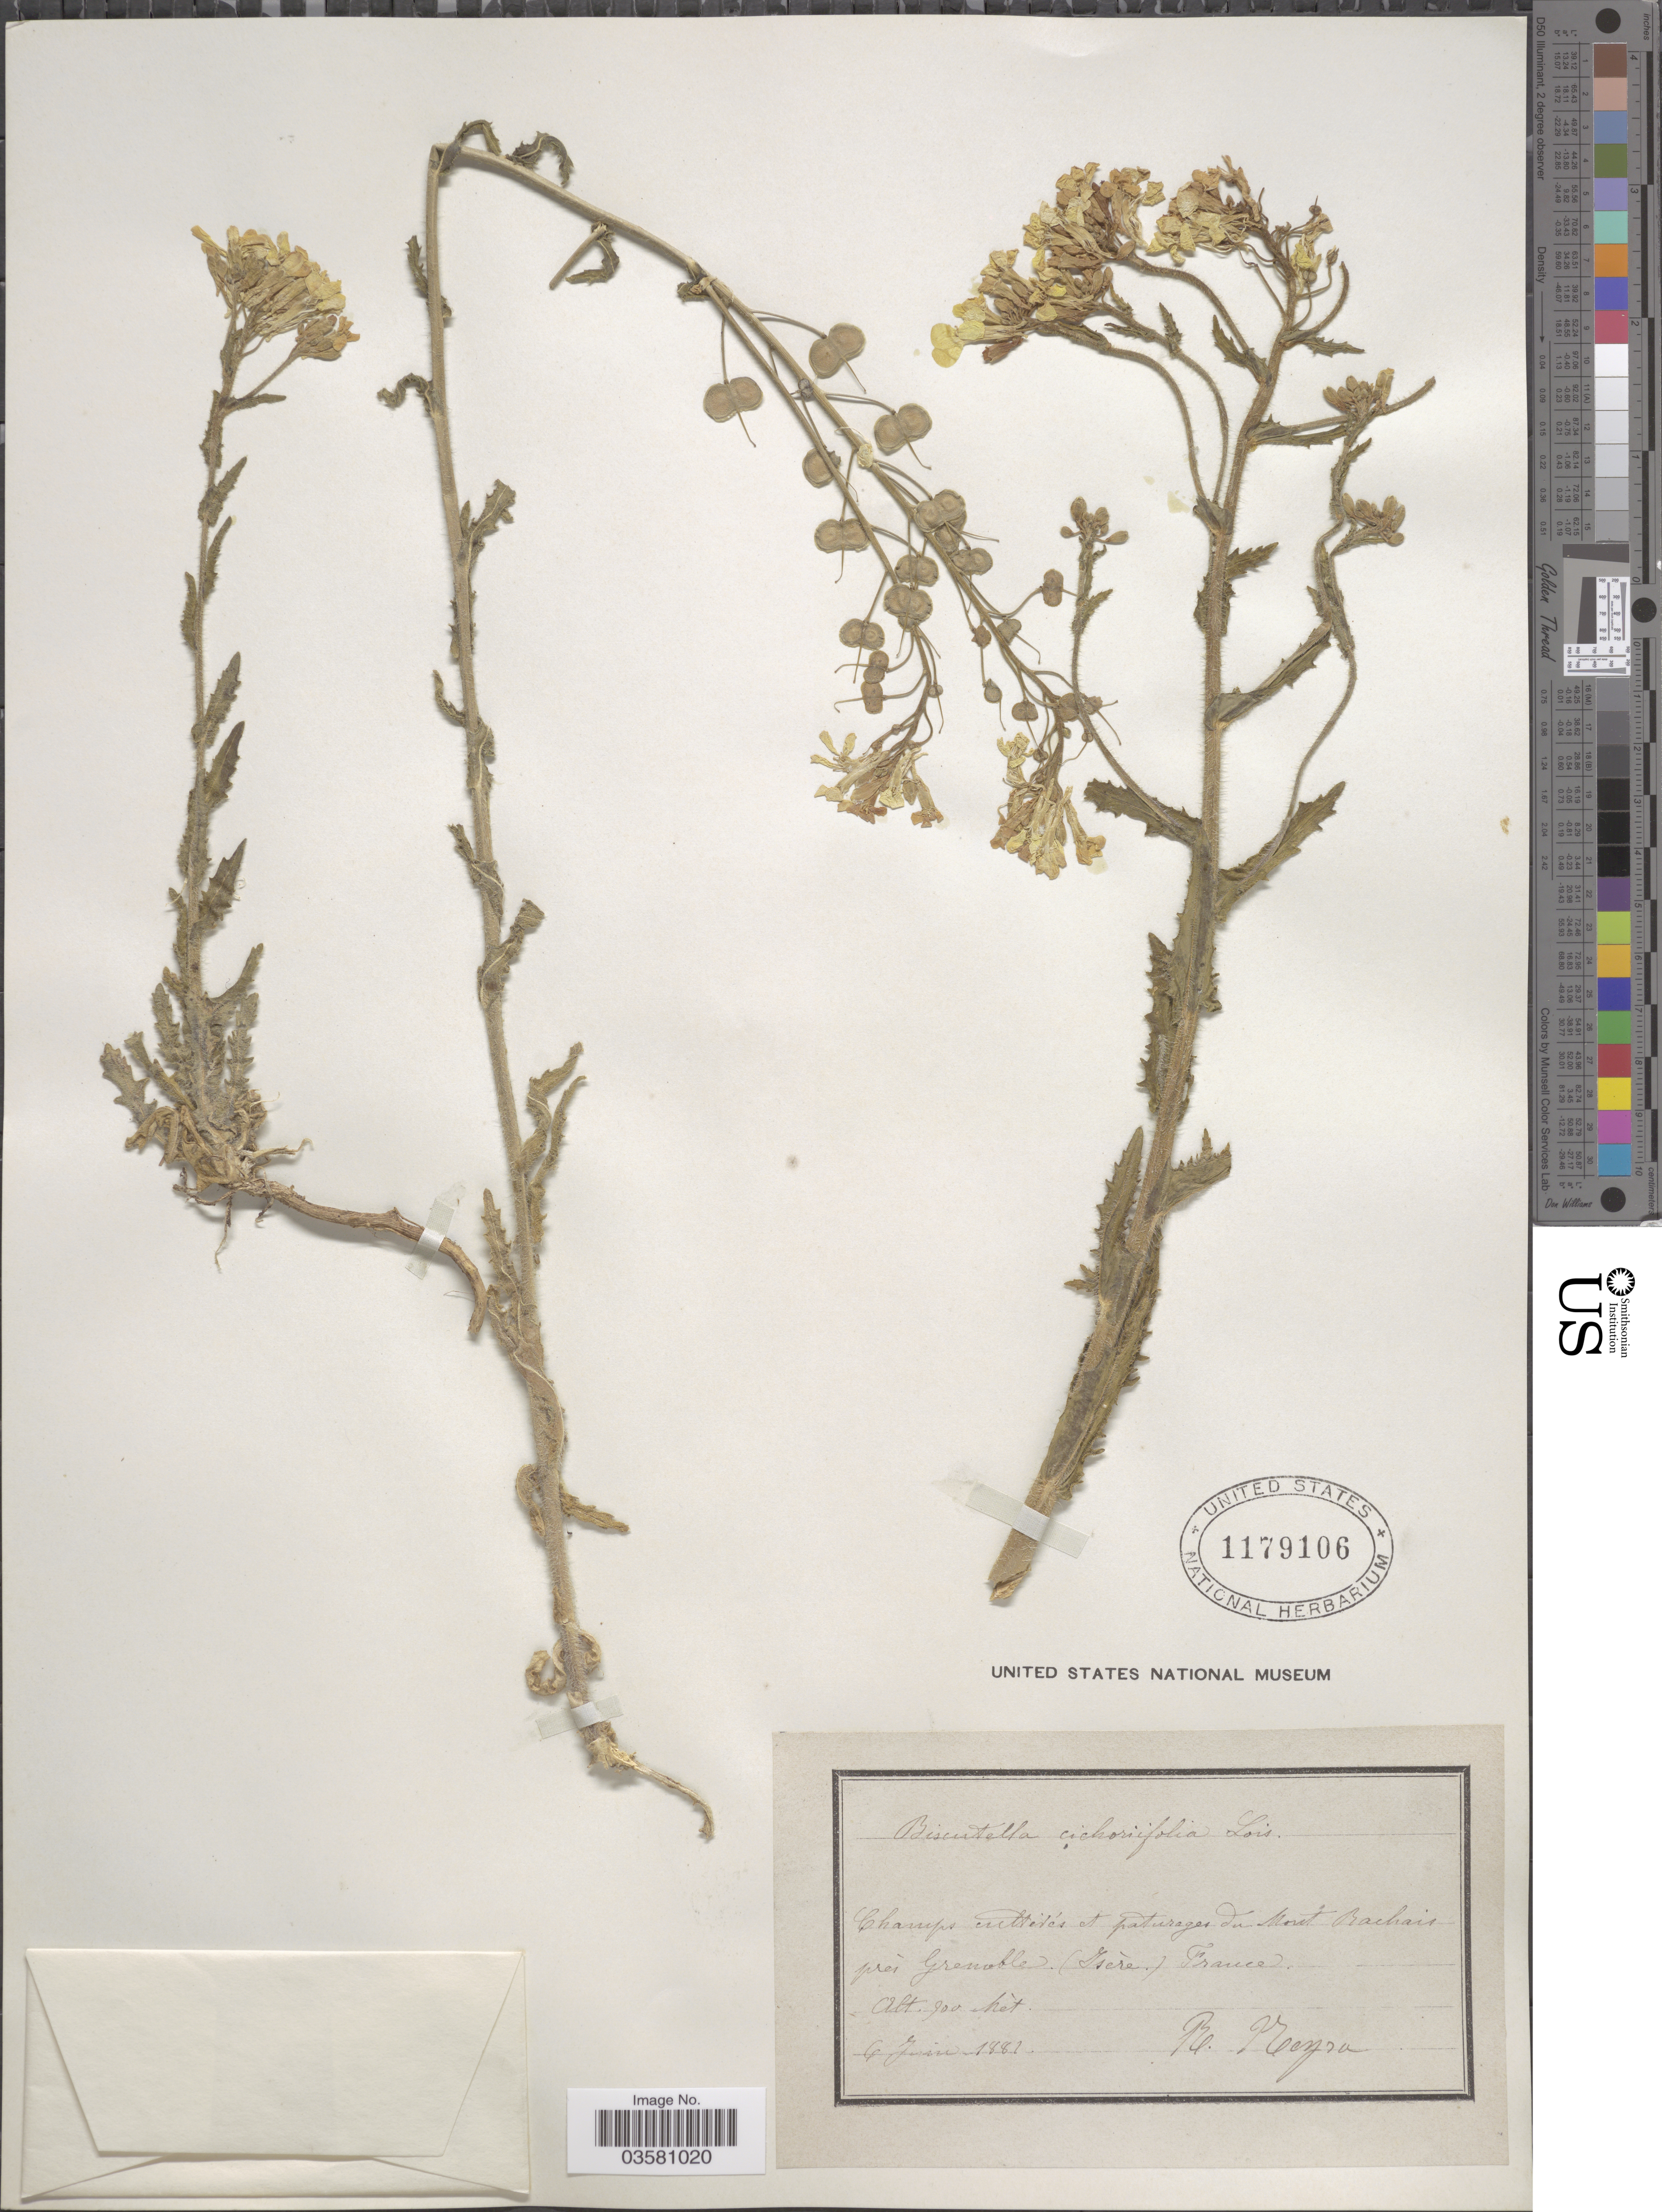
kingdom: Plantae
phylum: Tracheophyta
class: Magnoliopsida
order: Brassicales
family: Brassicaceae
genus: Biscutella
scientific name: Biscutella cichoriifolia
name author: Loisel.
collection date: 1882-06-06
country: France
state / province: Auvergne-Rhône-Alpes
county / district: Isère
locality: Champs cultives et paturages du Mont Rachais prés Grenoble. (Iserè.).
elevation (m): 900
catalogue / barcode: US 1179106